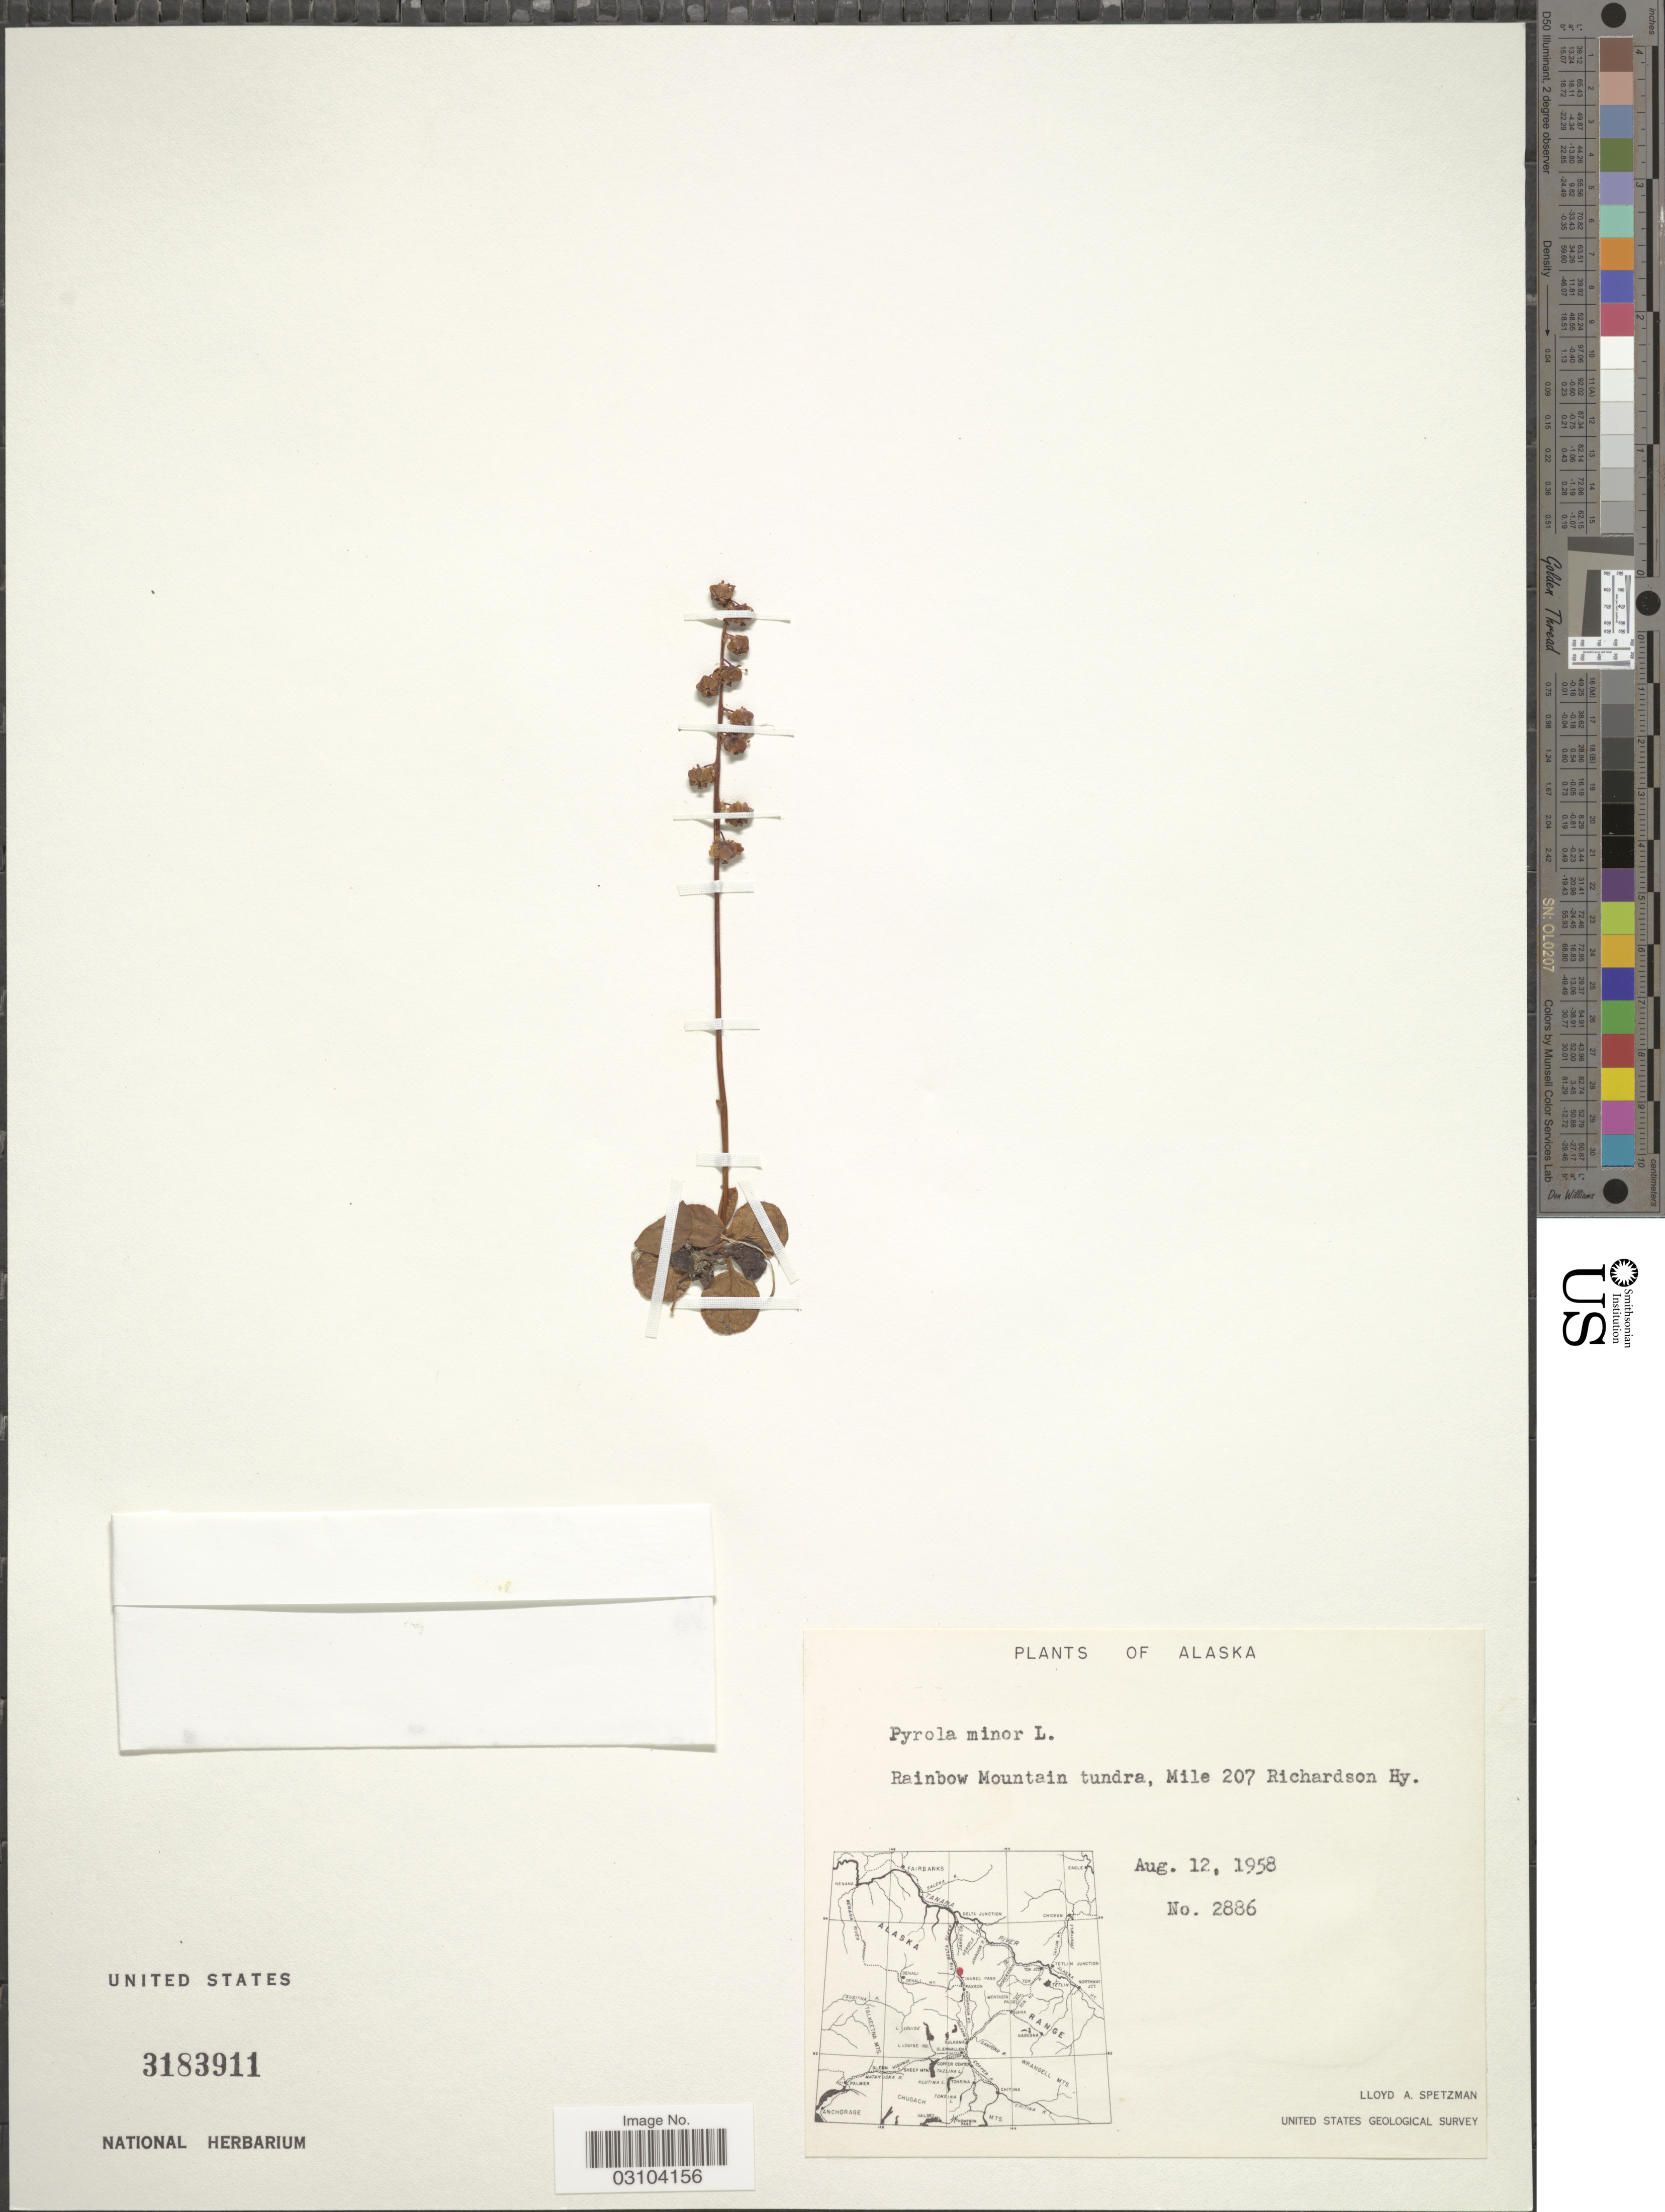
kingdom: Plantae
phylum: Tracheophyta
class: Magnoliopsida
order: Ericales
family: Ericaceae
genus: Pyrola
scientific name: Pyrola minor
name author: L.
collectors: L. Spetzman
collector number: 2886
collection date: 1958-08-12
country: United States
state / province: Alaska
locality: Rainbow Mountain tundra, Mile 207 Richardson Hy.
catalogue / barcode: US 3183911